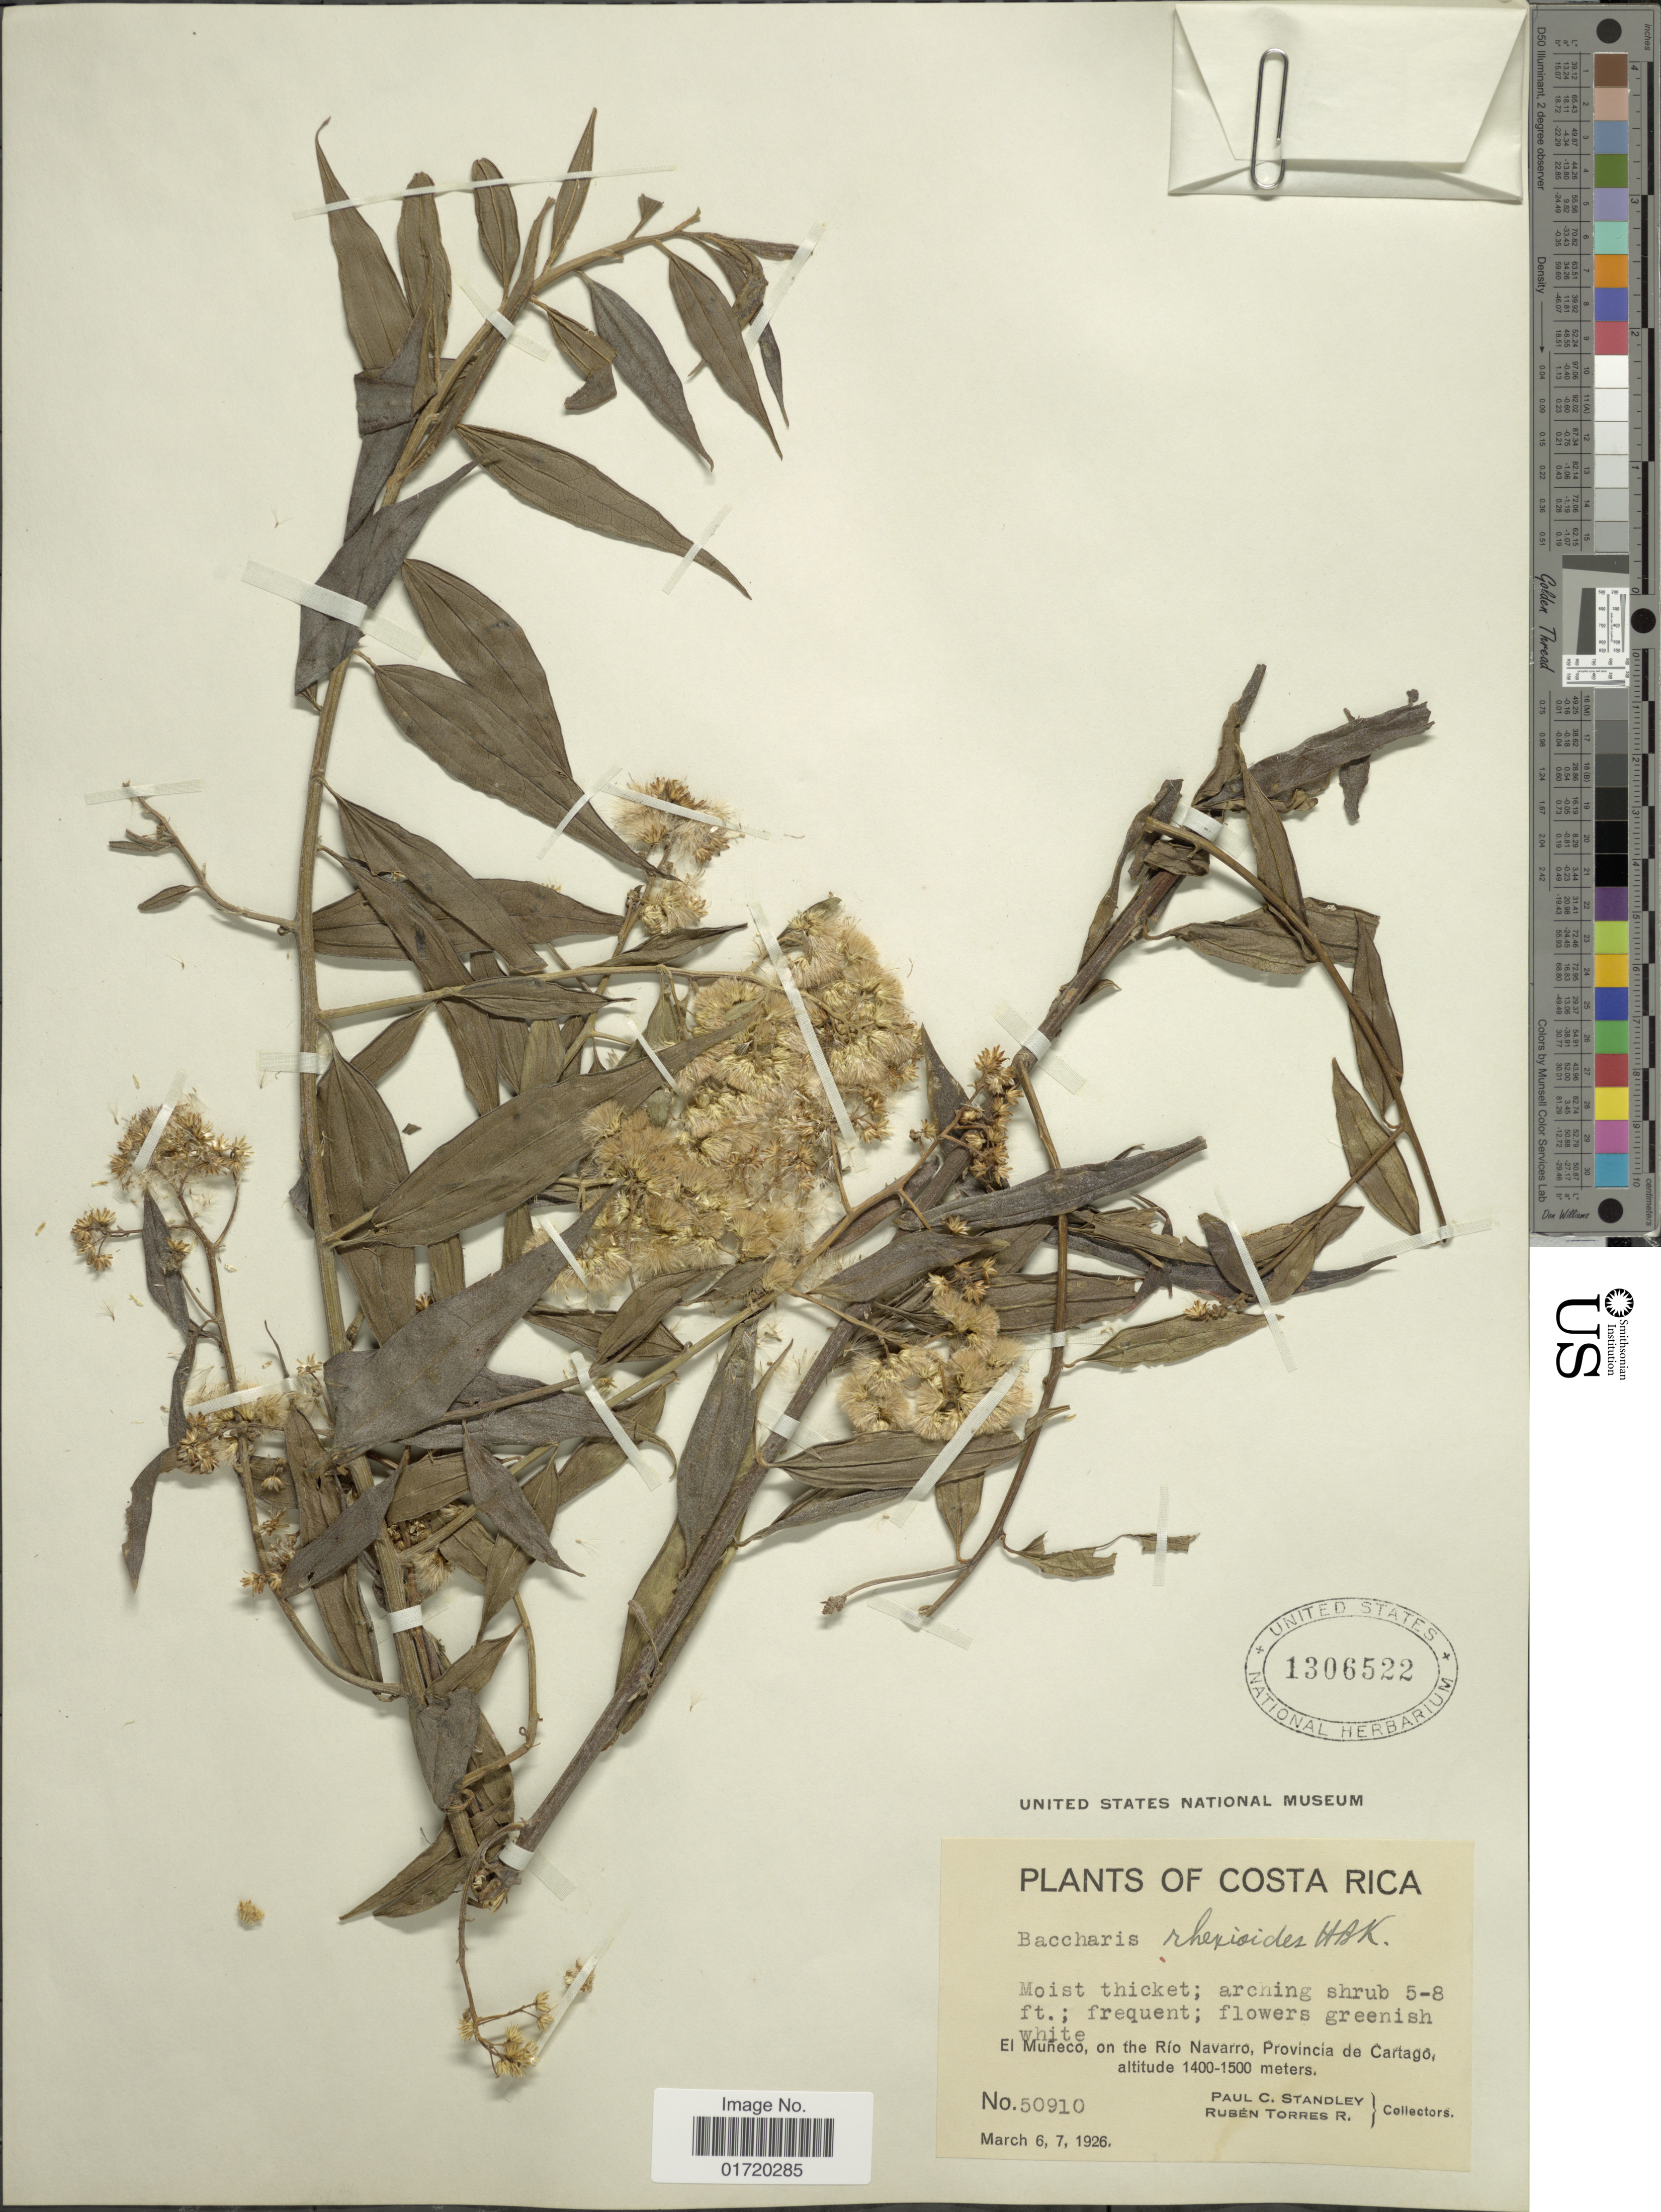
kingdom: Plantae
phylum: Tracheophyta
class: Magnoliopsida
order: Asterales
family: Asteraceae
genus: Baccharis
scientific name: Baccharis trinervis var. rhexioides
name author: (Kunth) Baker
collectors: P. C. Standley & R. Torres Rojas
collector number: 50910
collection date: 1926-03-06/1926-03-07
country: Costa Rica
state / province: Cartago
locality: El Muneco, on the Rio Navarro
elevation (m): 1400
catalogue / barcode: US 1306522